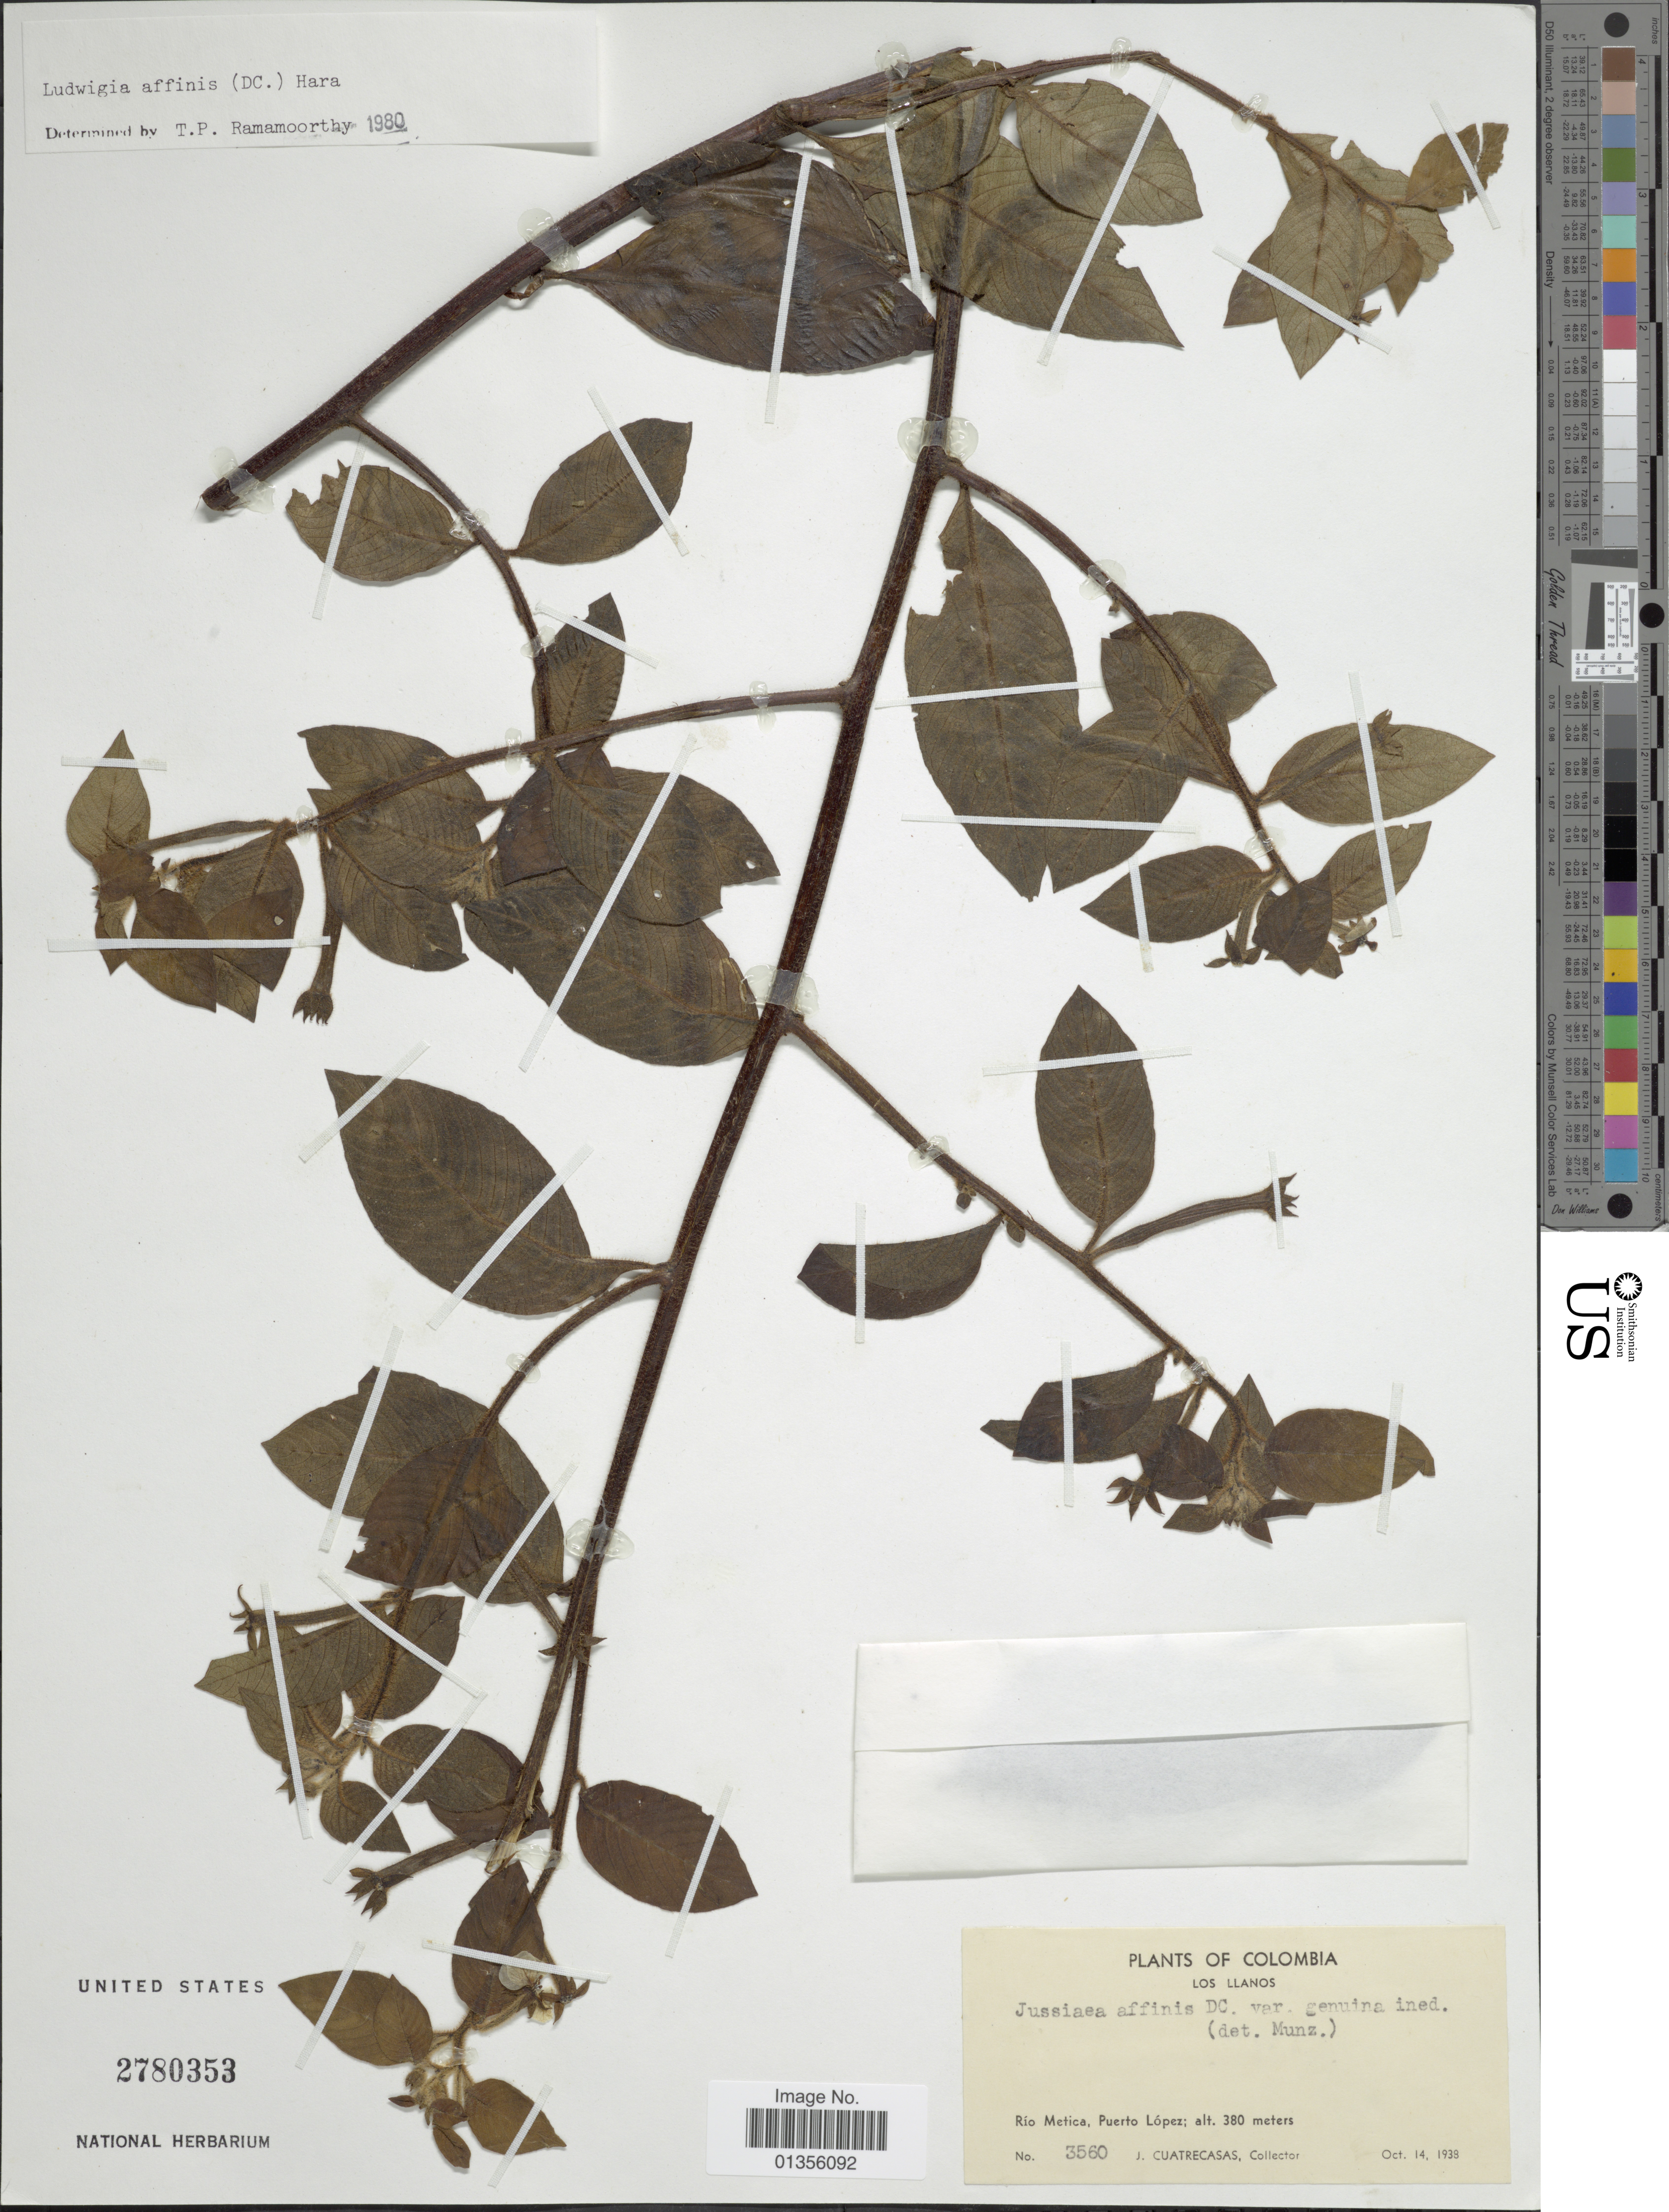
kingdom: Plantae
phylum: Tracheophyta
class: Magnoliopsida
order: Myrtales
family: Onagraceae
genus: Ludwigia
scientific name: Ludwigia affinis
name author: (DC.) H. Hara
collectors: J. Cuatrecasas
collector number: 3560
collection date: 1938-10-14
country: Colombia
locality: Los Llanos. Río Metica, Puerto López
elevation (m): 380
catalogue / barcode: US 2780353